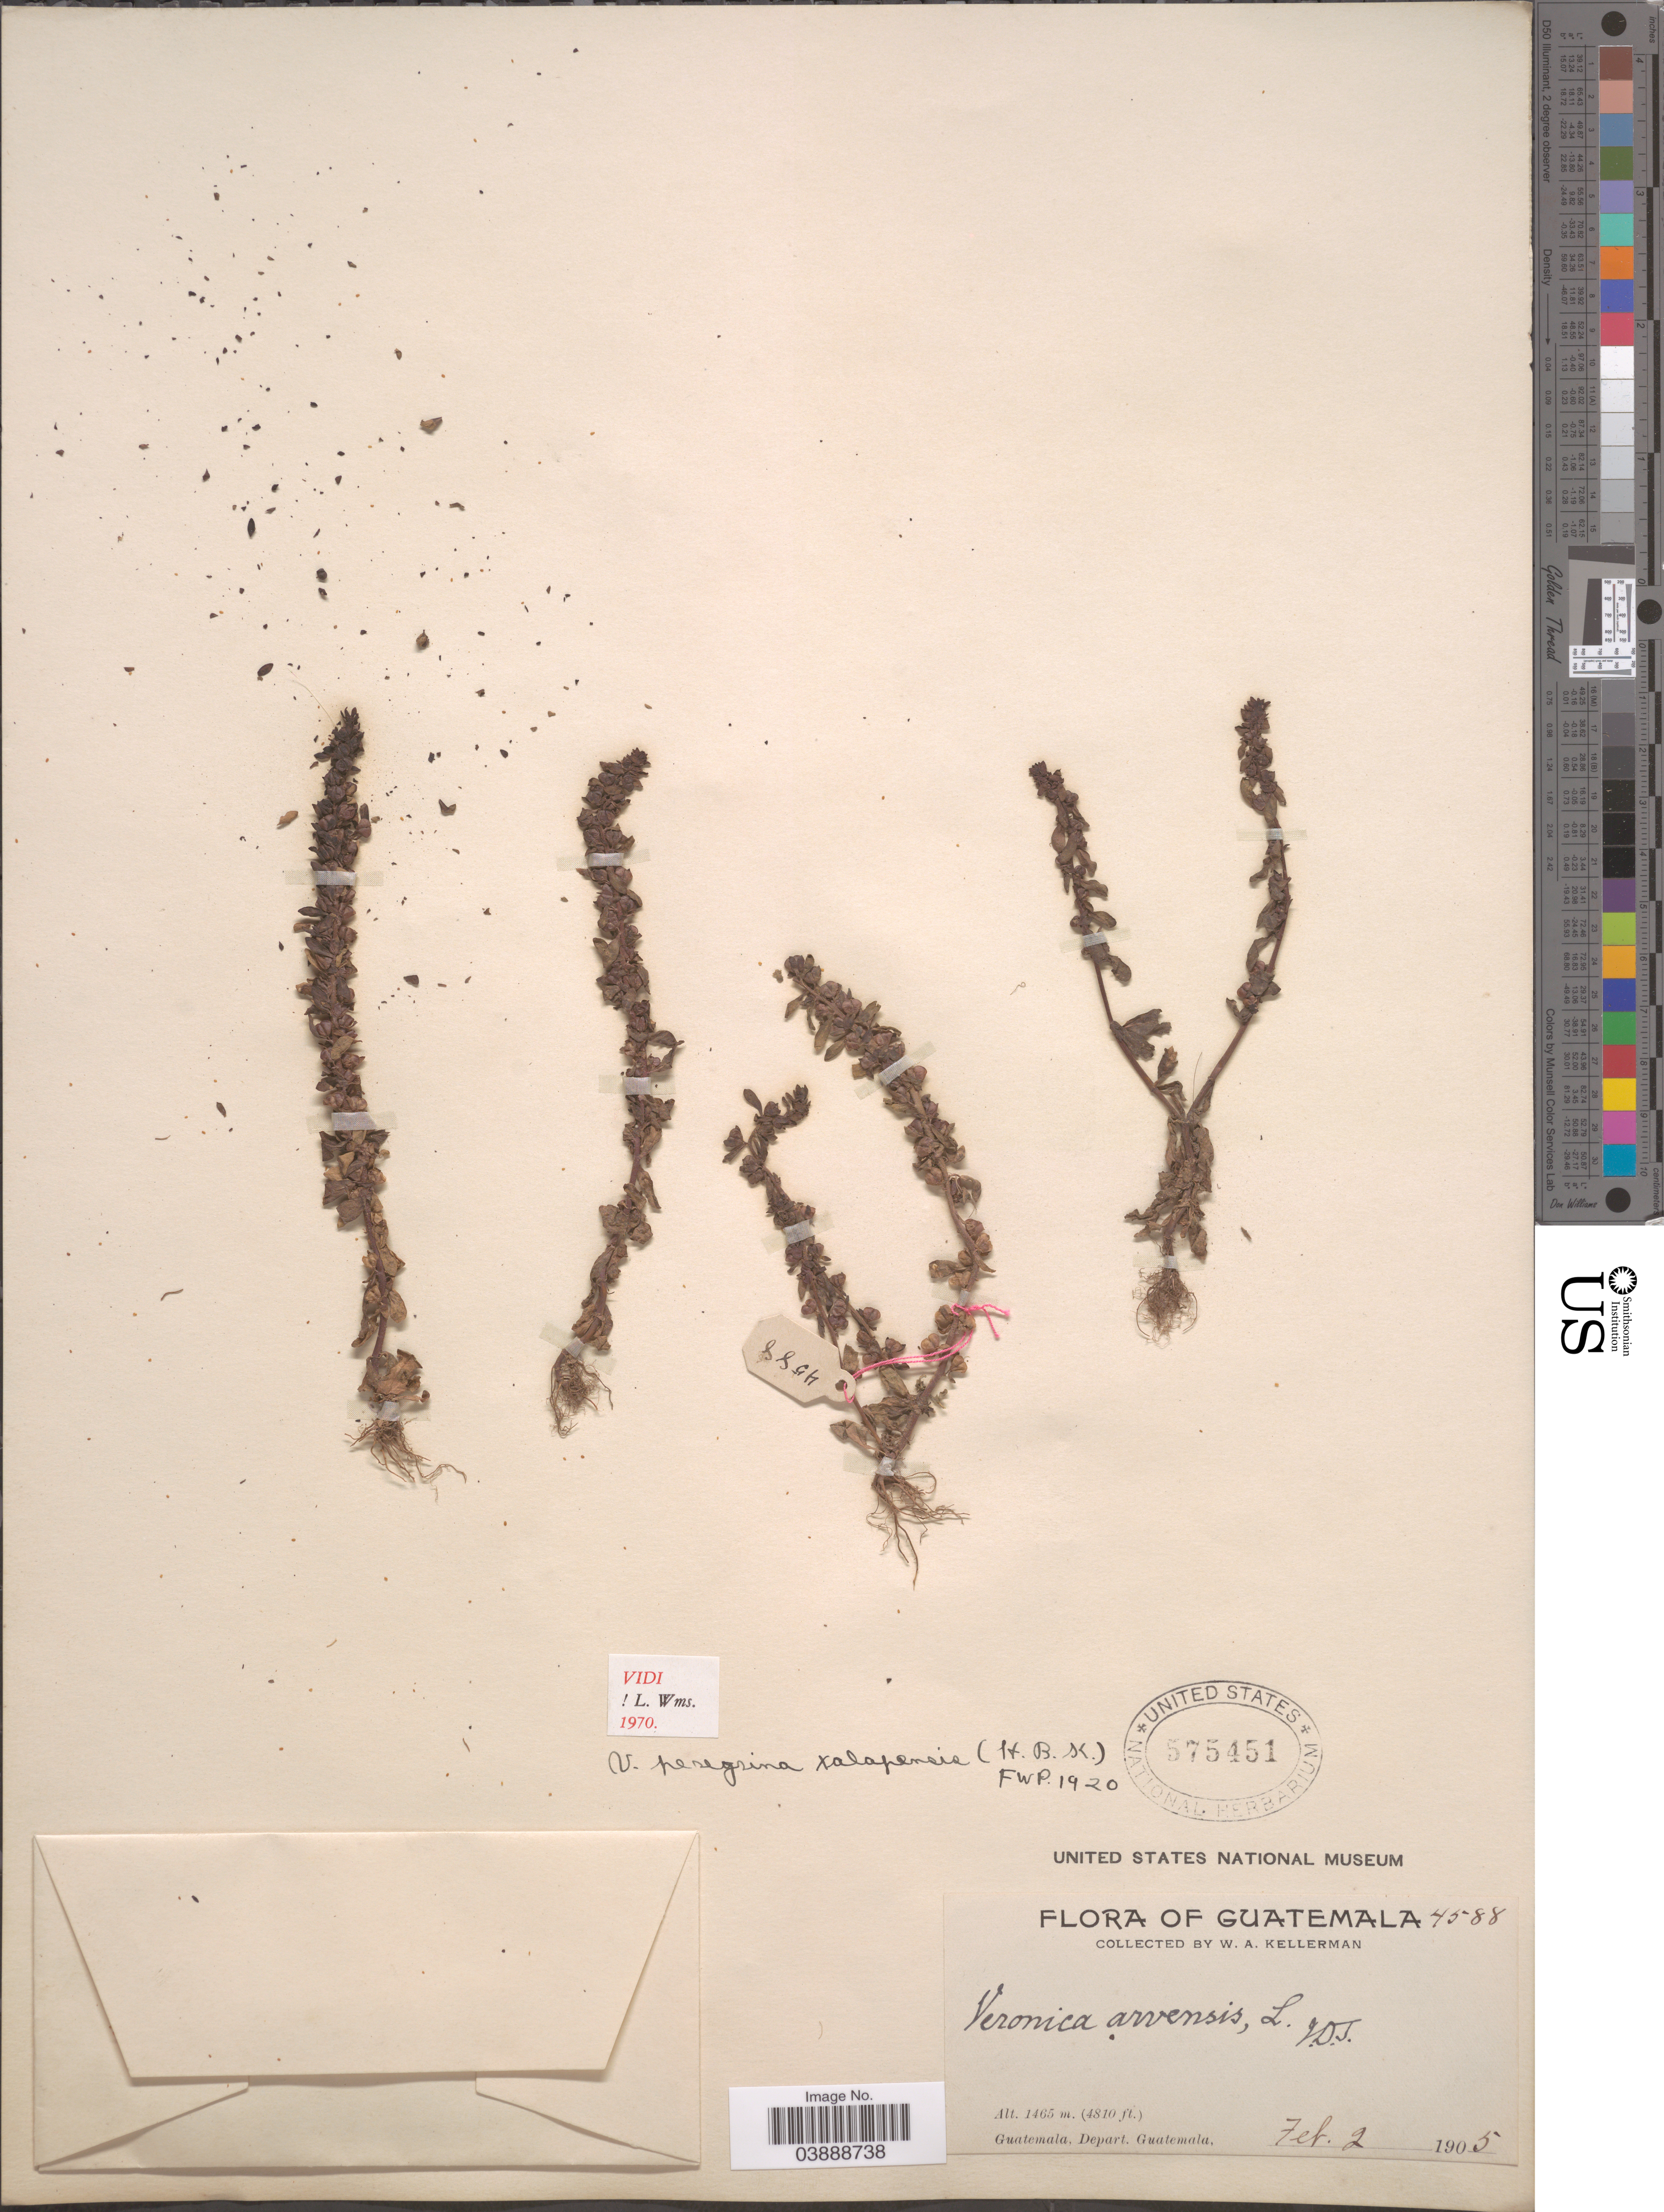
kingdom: Plantae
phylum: Tracheophyta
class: Magnoliopsida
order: Lamiales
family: Plantaginaceae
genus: Veronica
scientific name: Veronica peregrina subsp. xalapensis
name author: (Kunth) Pennell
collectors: W. Kellerman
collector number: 4588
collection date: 1905-02-02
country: Guatemala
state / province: Guatemala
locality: Depart. Guatemala.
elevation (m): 1465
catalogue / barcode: US 575451